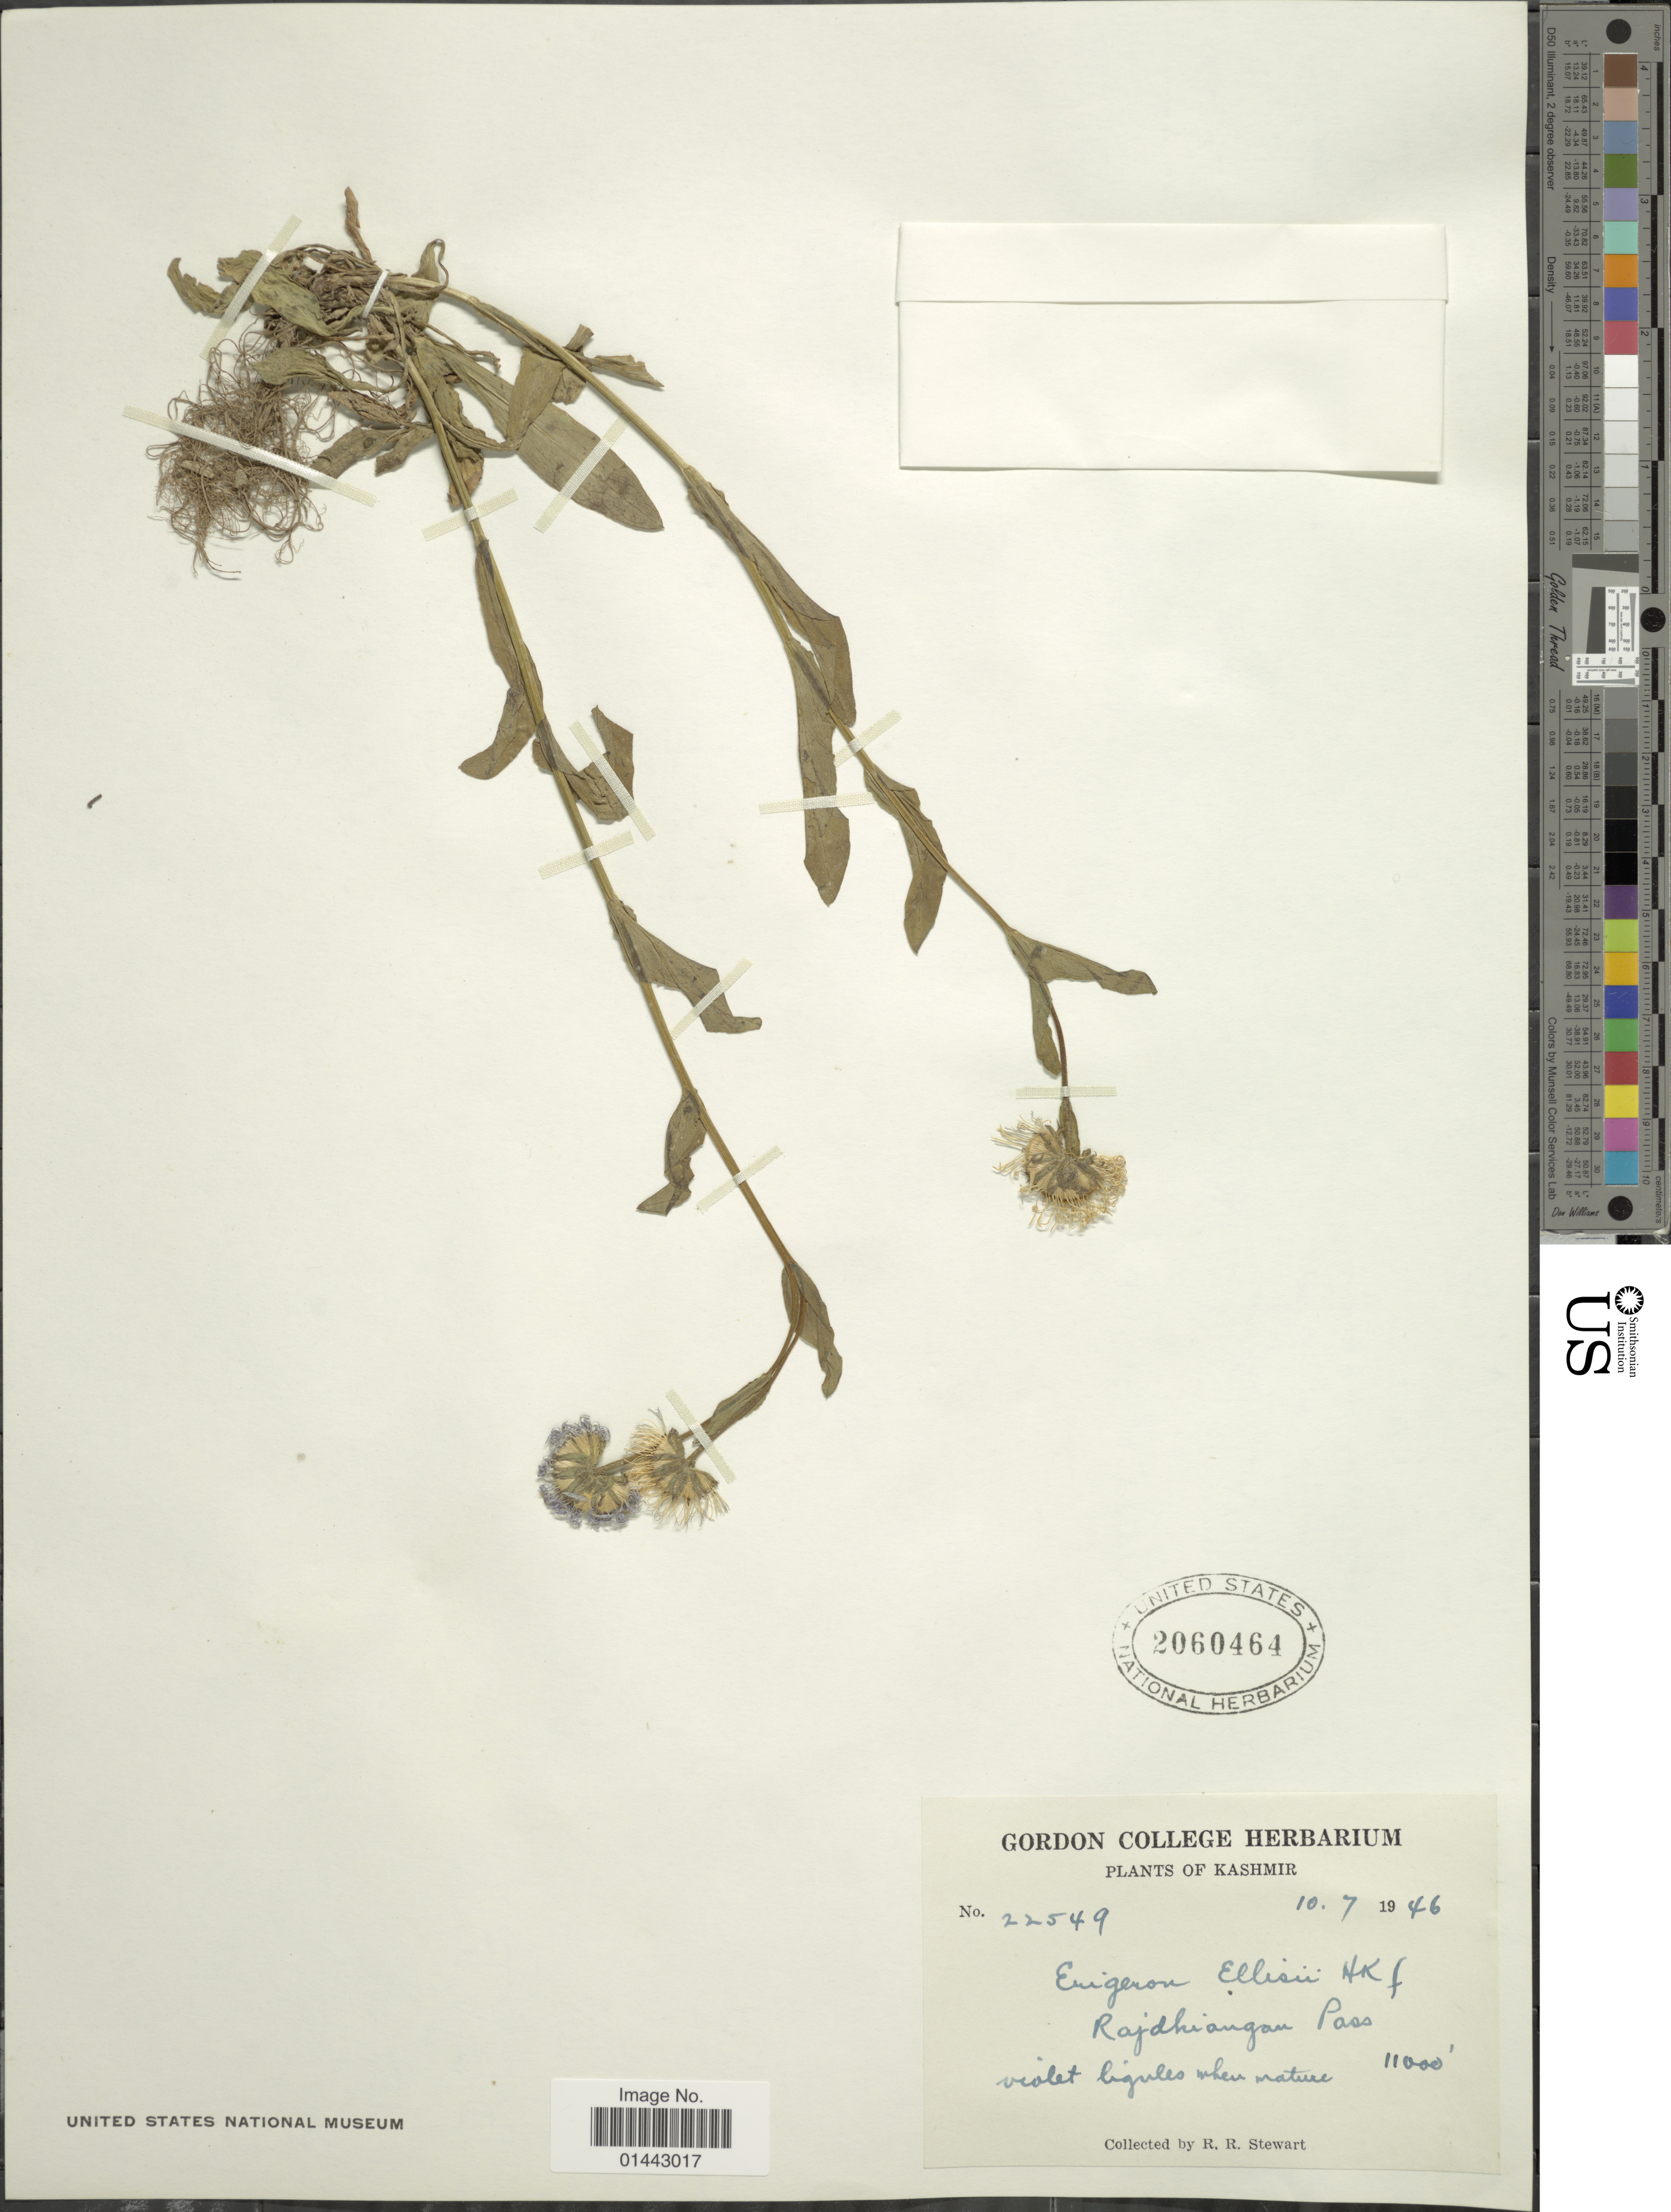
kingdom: Plantae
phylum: Tracheophyta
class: Magnoliopsida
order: Asterales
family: Asteraceae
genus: Erigeron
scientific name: Erigeron ellisii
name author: Hook. f.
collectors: R. R. Stewart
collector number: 22549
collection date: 1946-07-10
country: India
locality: Kashmir, Rajdhiangan Pass.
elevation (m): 3353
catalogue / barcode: US 2060464